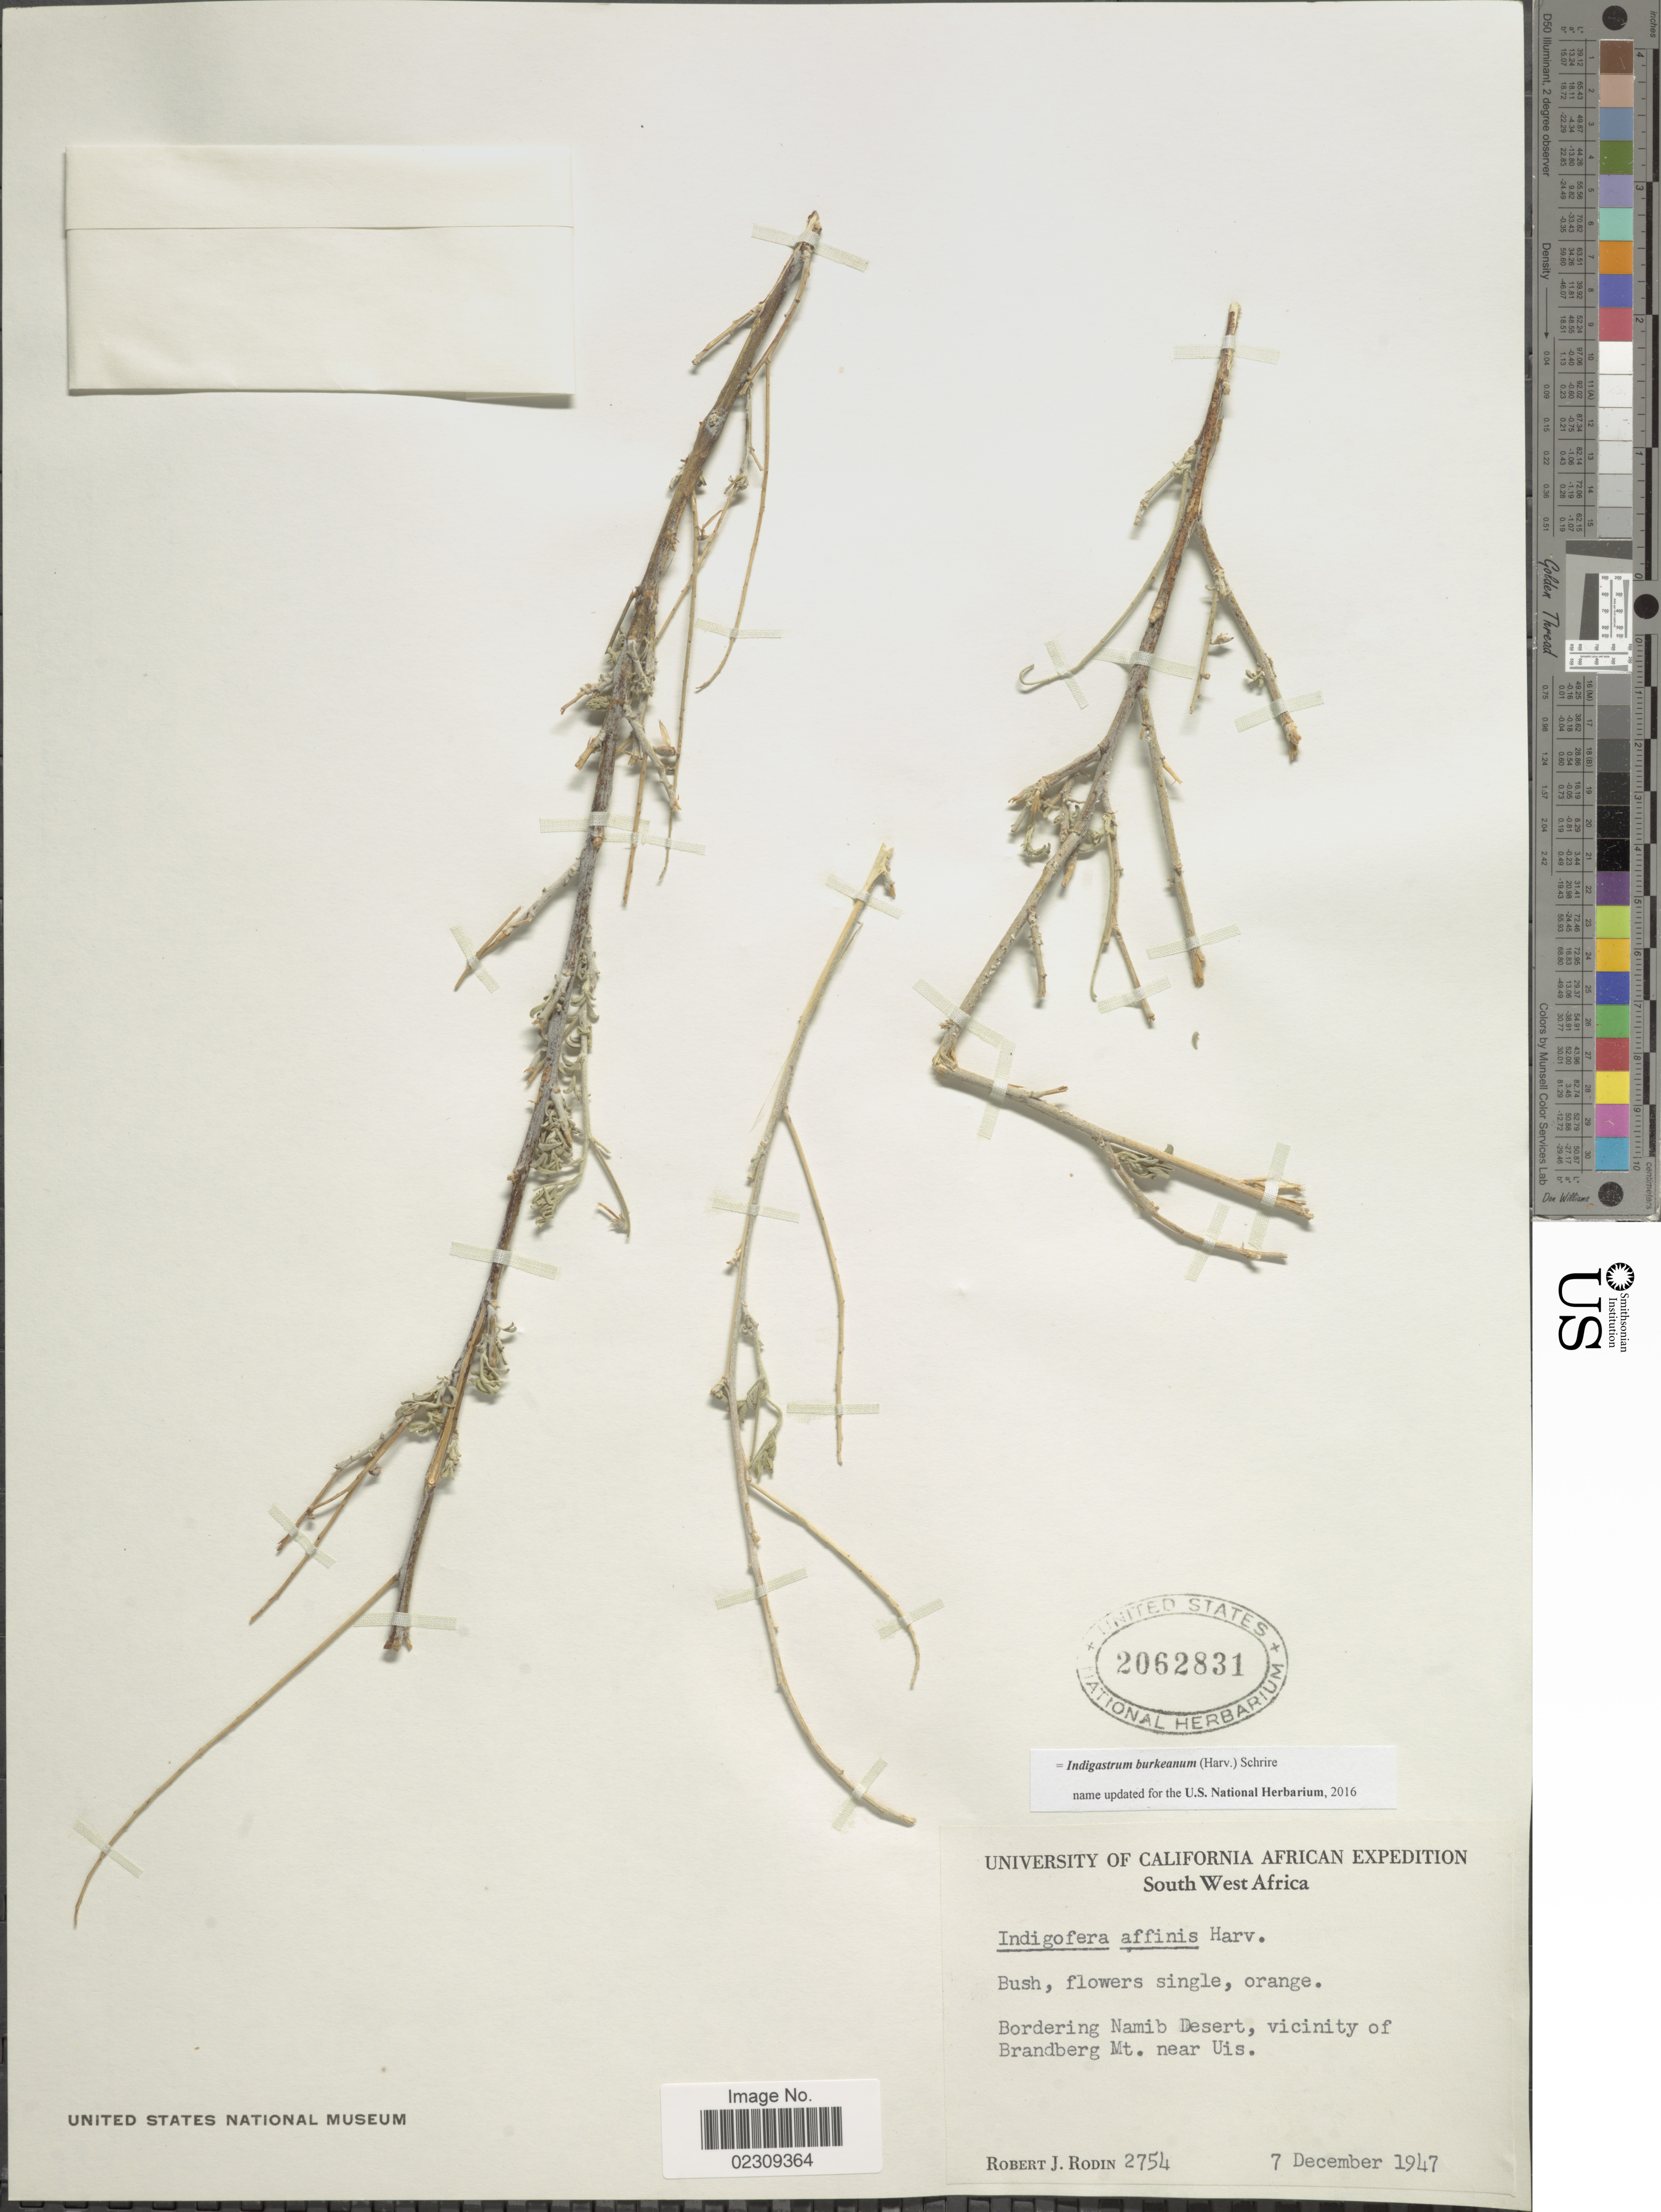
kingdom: Plantae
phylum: Tracheophyta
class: Magnoliopsida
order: Fabales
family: Fabaceae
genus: Indigastrum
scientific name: Indigastrum burkeanum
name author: (Benth. ex Harv.) Schrire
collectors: R. J. Rodin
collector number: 2754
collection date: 1947-12-07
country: Namibia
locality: South West Africa, bordering Namib Desert, Vicinity of Brandberg Mt., near Uis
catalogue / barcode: US 2062831